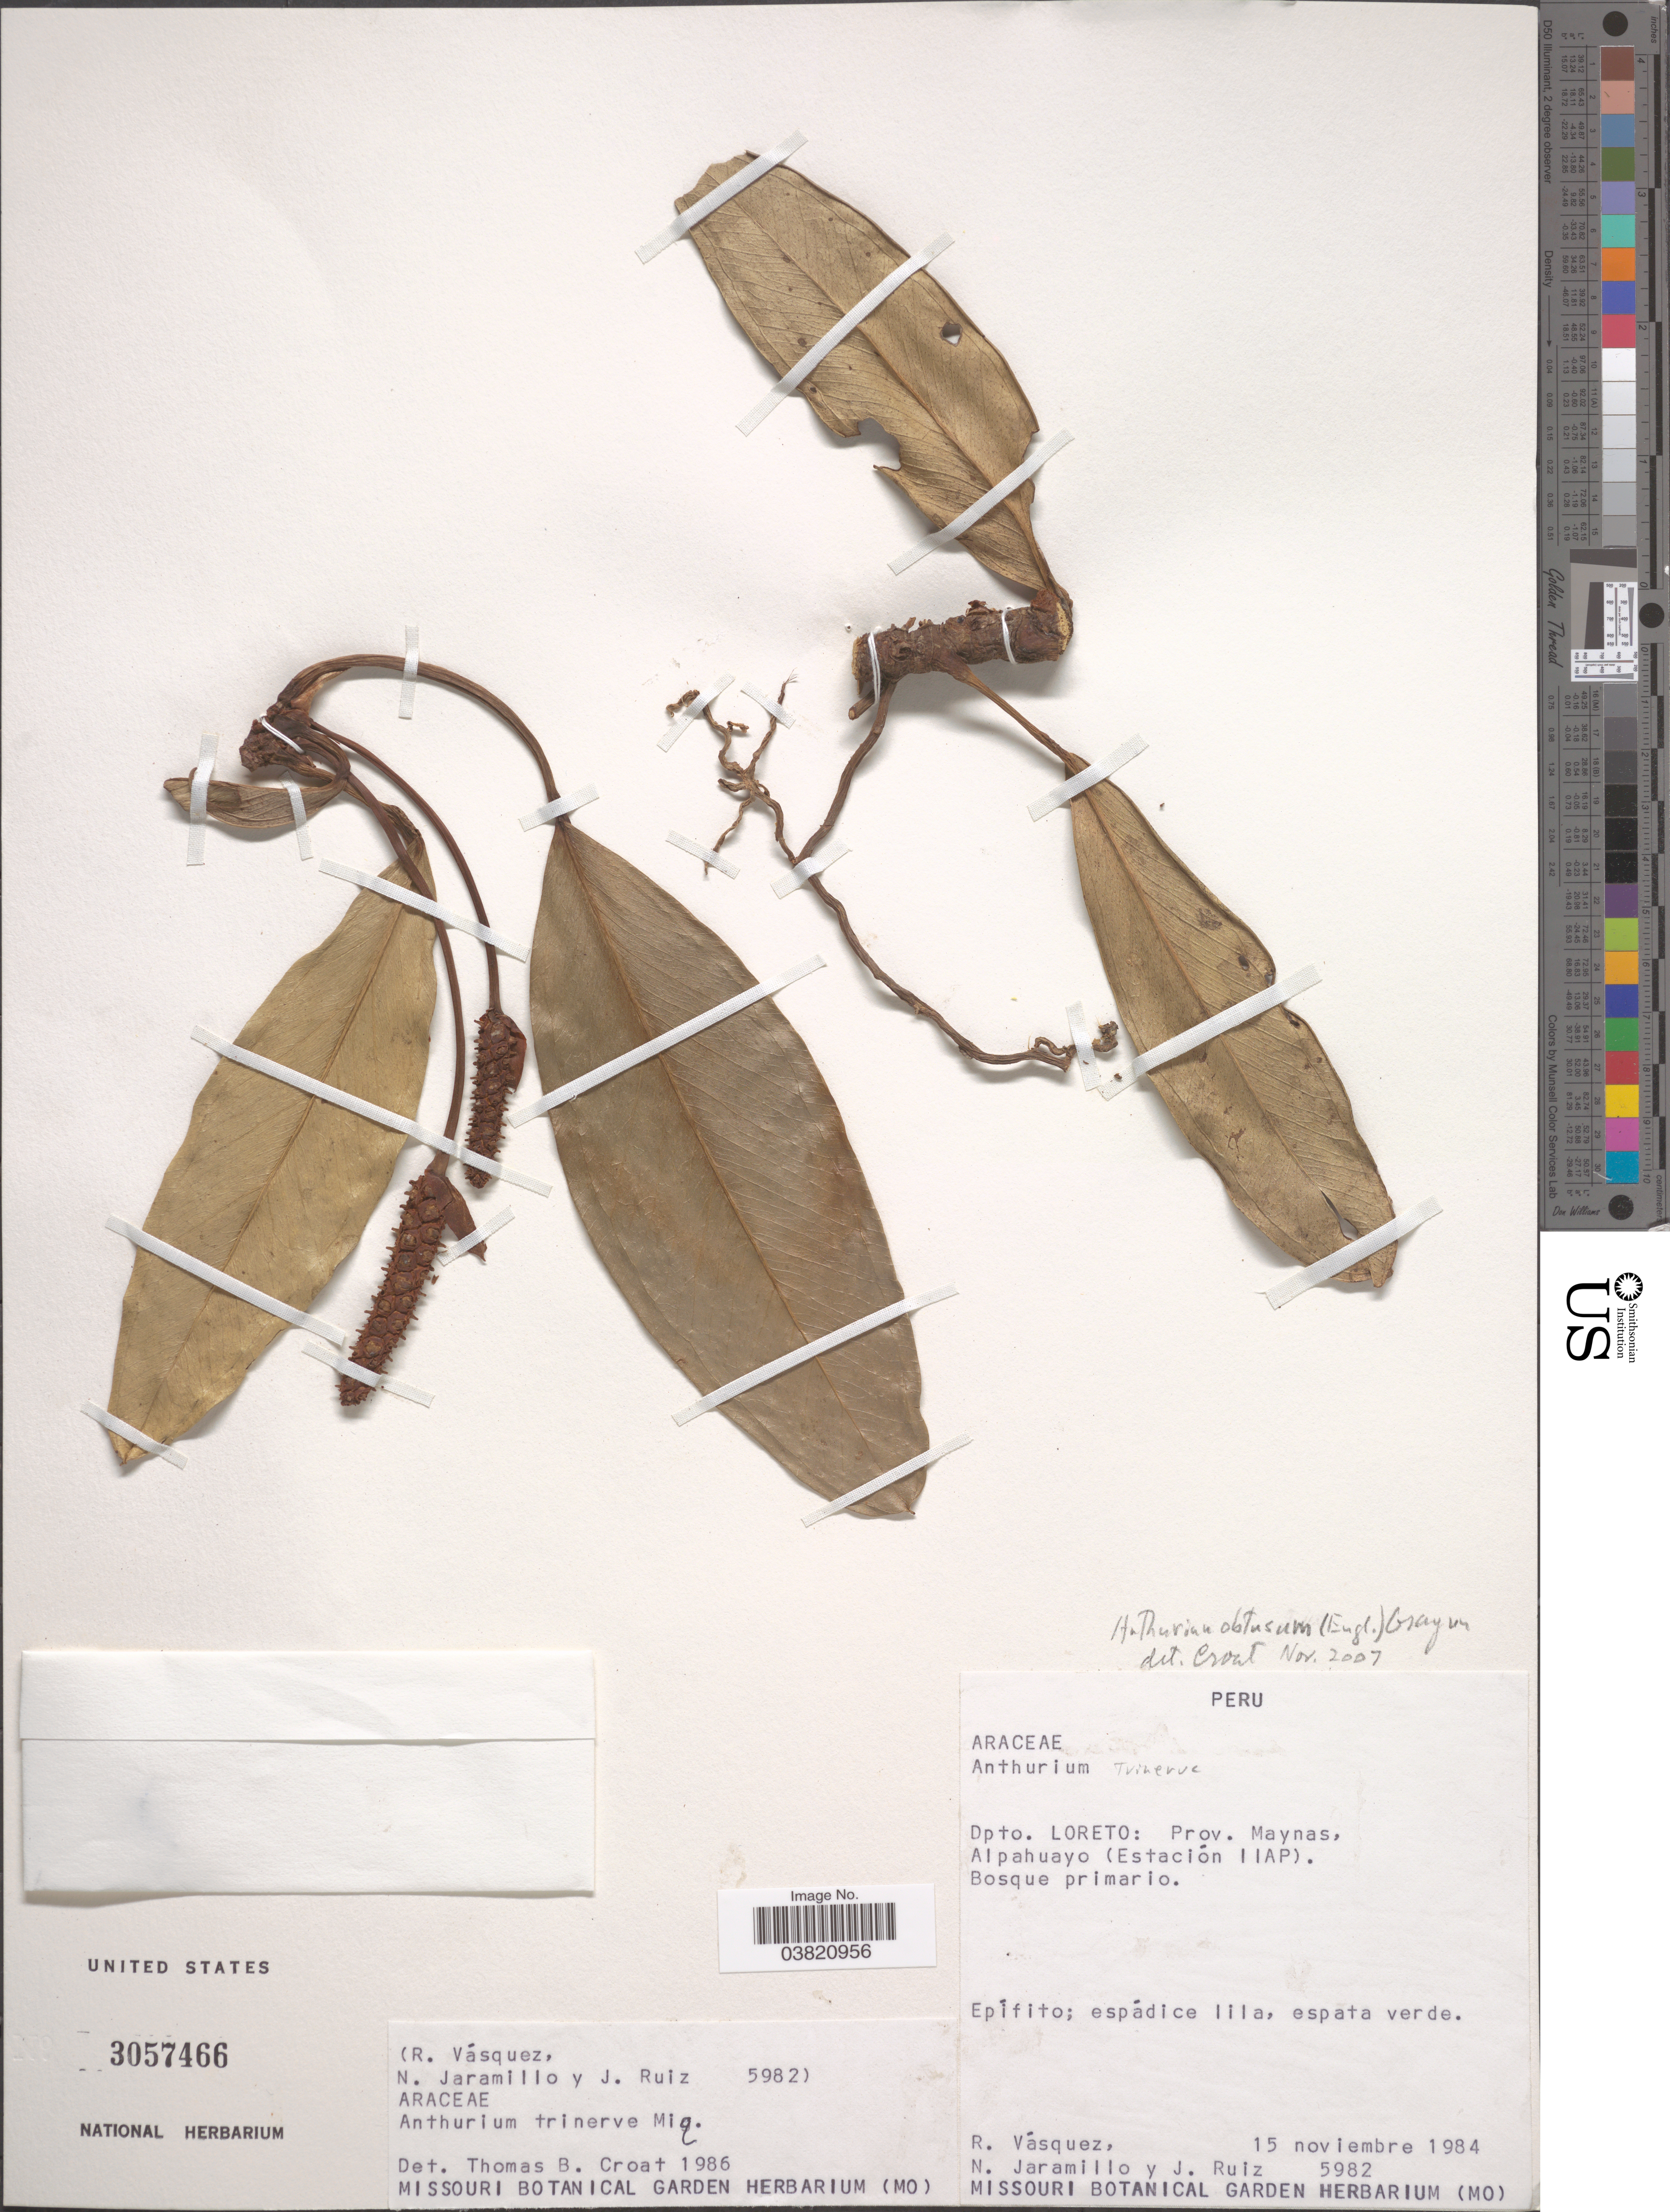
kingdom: Plantae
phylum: Tracheophyta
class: Liliopsida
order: Alismatales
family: Araceae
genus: Anthurium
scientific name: Anthurium obtusatum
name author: Engl.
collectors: R. Vásquez, N. Jaramillo & J. Ruiz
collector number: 5982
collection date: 1984-11-15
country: Peru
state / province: Loreto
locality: Dpto. Loreto: Prov. Maynas, Alpahuayo (Estación I IAP).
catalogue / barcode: US 3057466